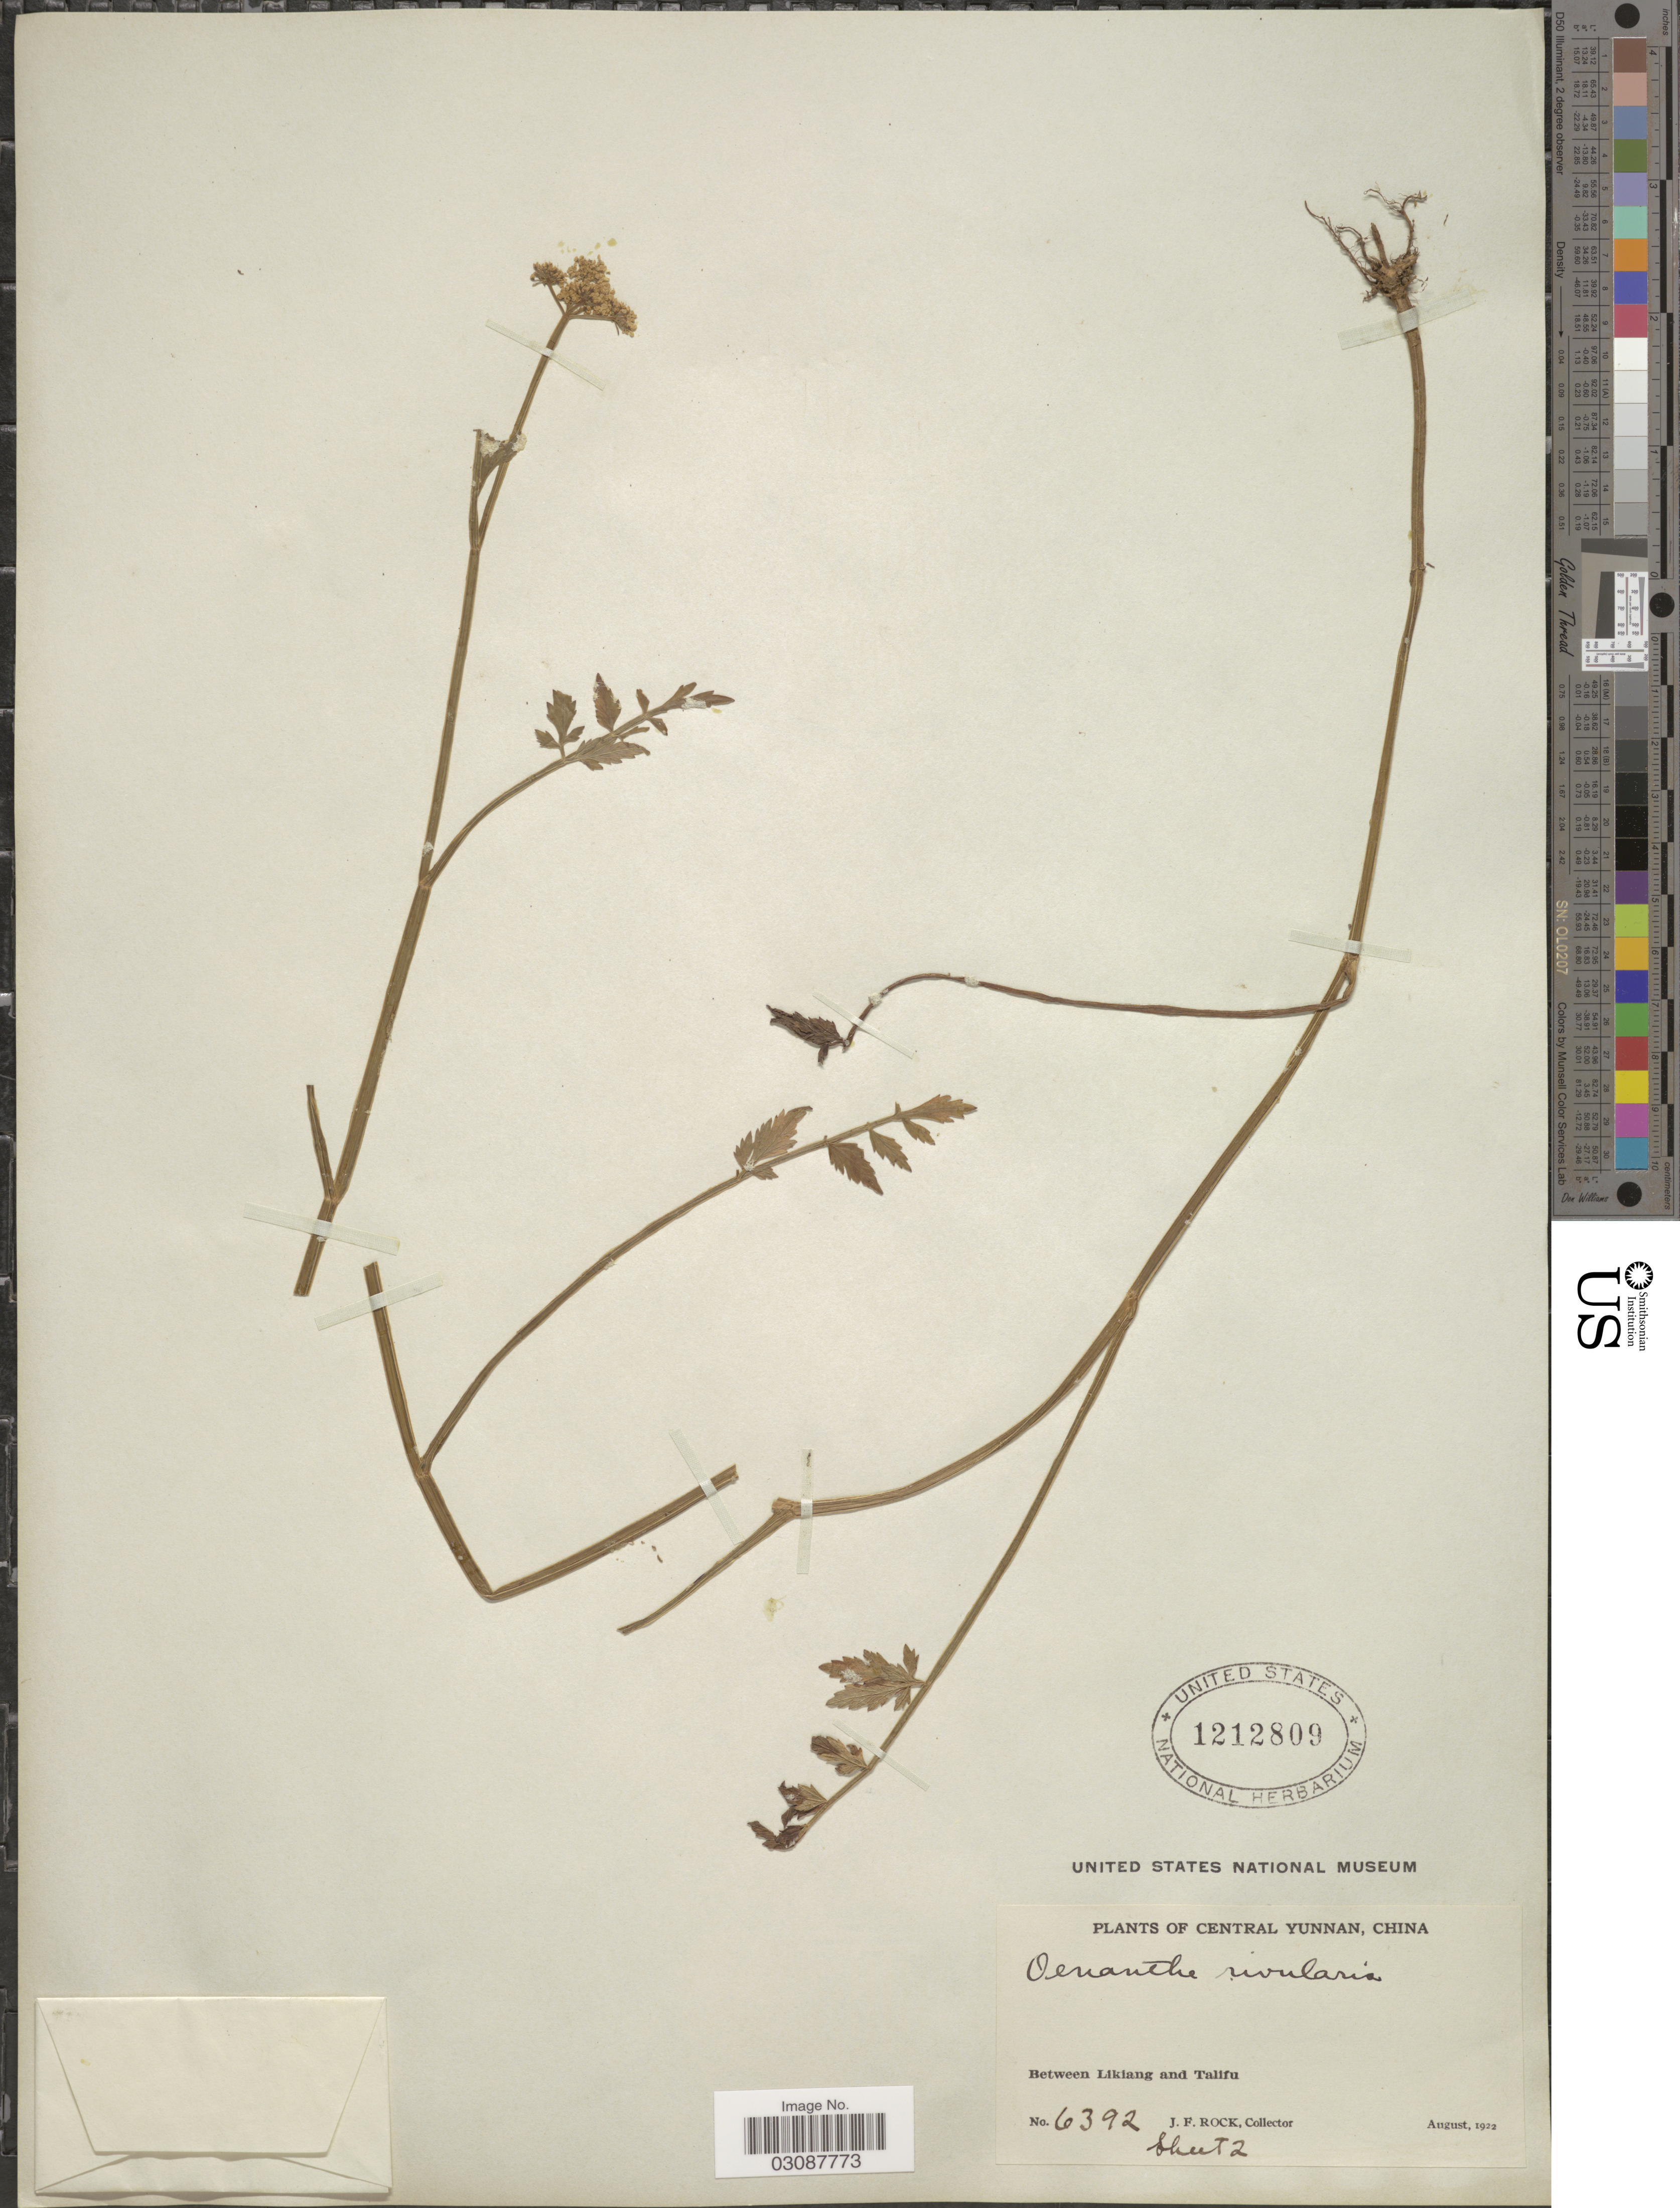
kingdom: Plantae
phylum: Tracheophyta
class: Magnoliopsida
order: Apiales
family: Apiaceae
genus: Oenanthe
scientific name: Oenanthe rivularis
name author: Dunn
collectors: J. Rock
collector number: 6392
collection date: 1922-08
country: China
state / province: Yunnan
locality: Central Yunnan, China, Between Likiang and Talifu.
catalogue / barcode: US 1212809